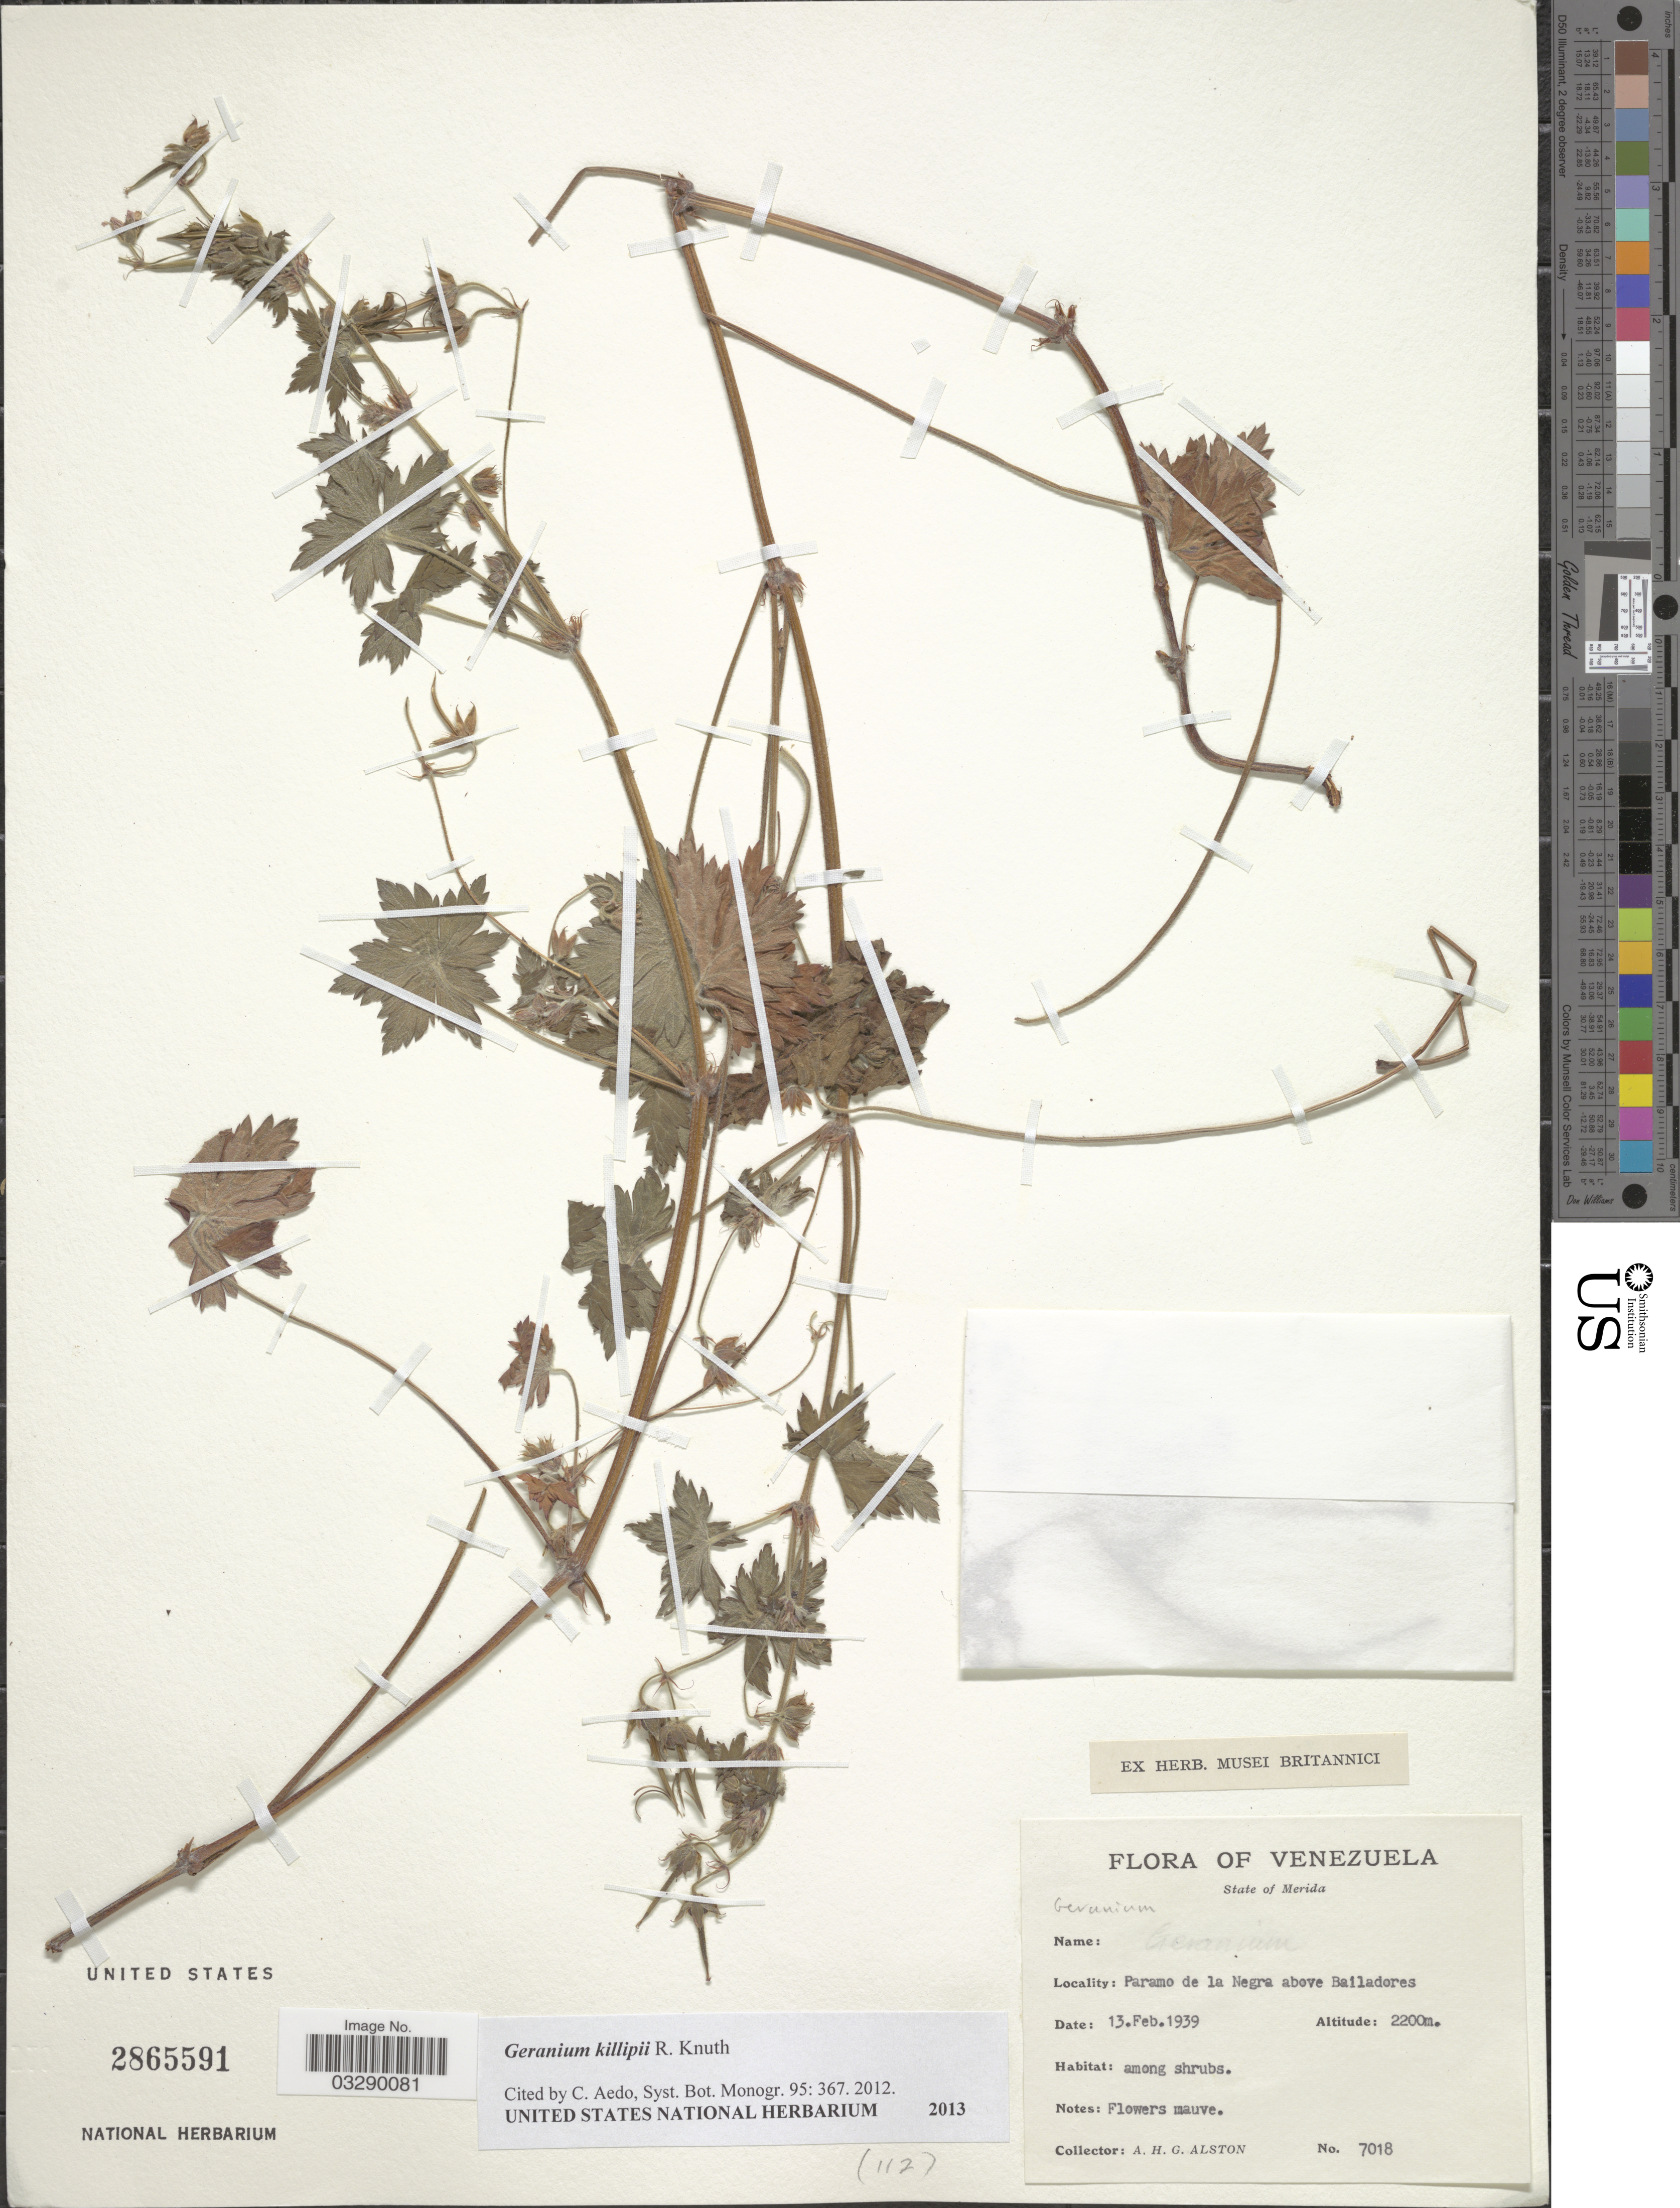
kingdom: Plantae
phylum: Tracheophyta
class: Magnoliopsida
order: Geraniales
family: Geraniaceae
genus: Geranium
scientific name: Geranium killipii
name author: R. Knuth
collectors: A. H. Alston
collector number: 7018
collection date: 1939-02-13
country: Venezuela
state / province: Mérida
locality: Parama de la Negra above Bailadores.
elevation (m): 2200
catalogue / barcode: US 2865591